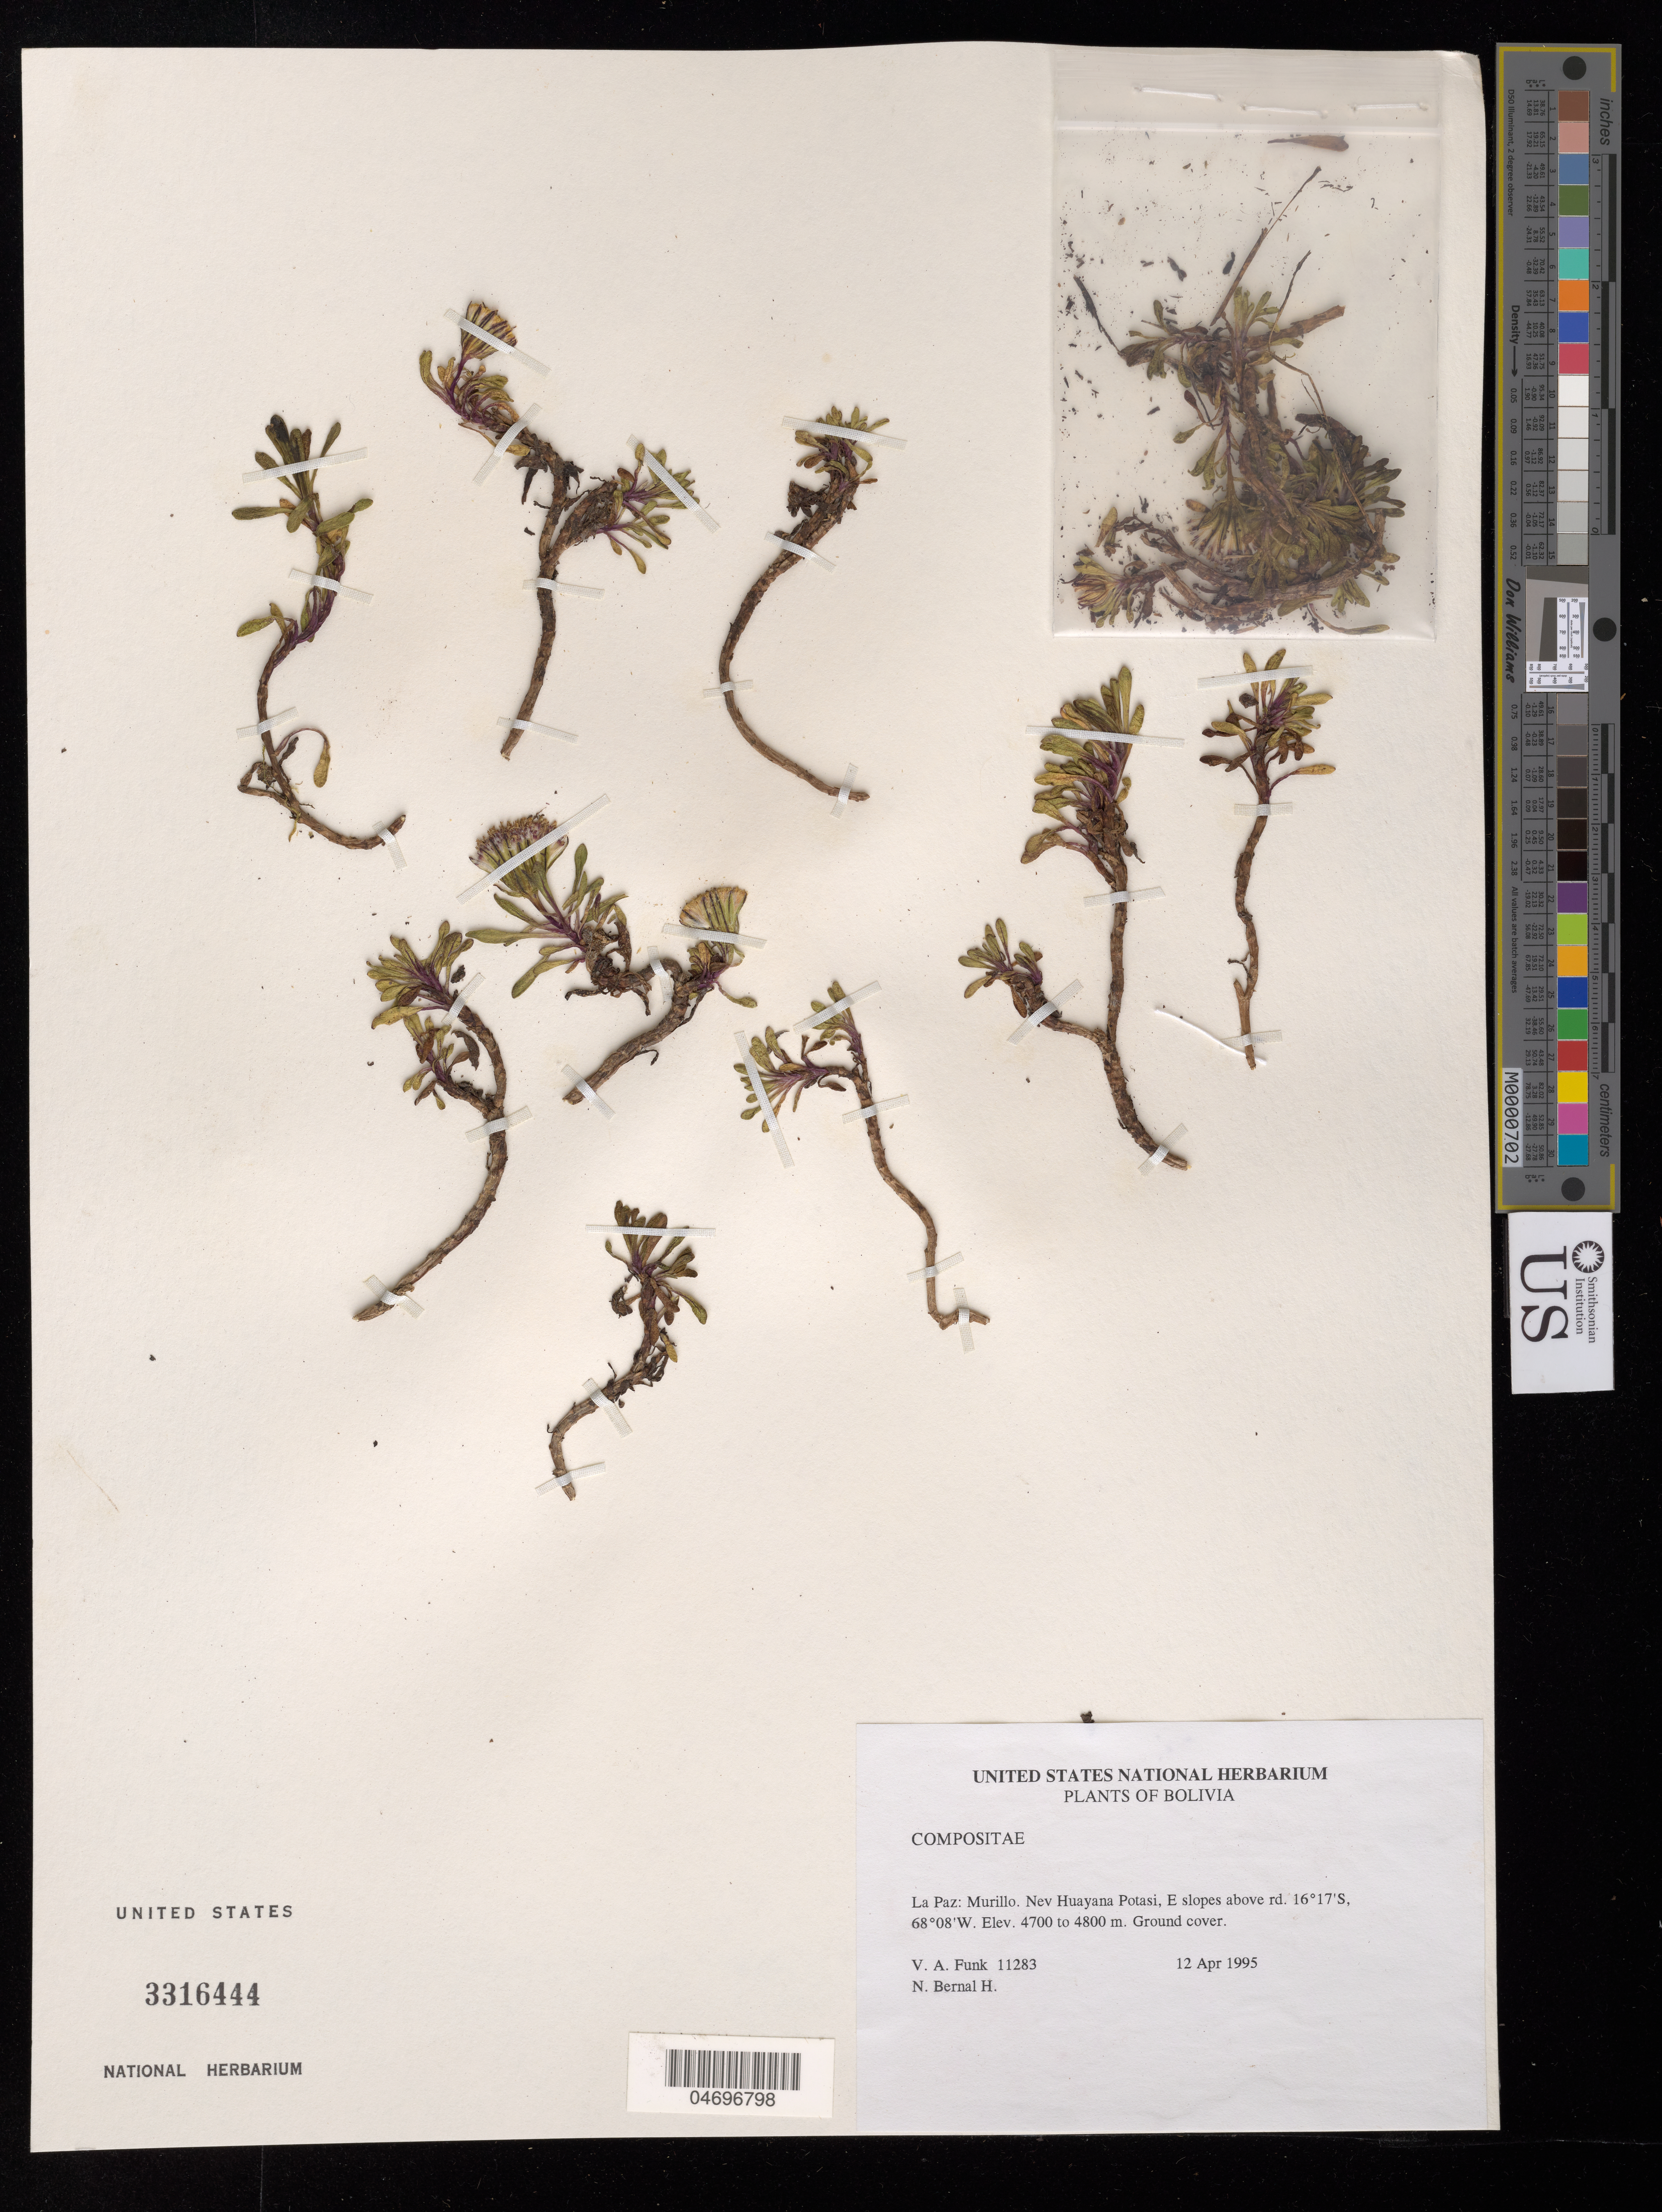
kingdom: Plantae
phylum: Tracheophyta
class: Magnoliopsida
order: Asterales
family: Asteraceae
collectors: V. Funk & N. Bernal H.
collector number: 11283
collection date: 1995-04-12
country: Bolivia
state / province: La Paz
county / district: Murillo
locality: Nev. Huayana Potasi, E slopes above rd.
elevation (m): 4700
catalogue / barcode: US 3316444